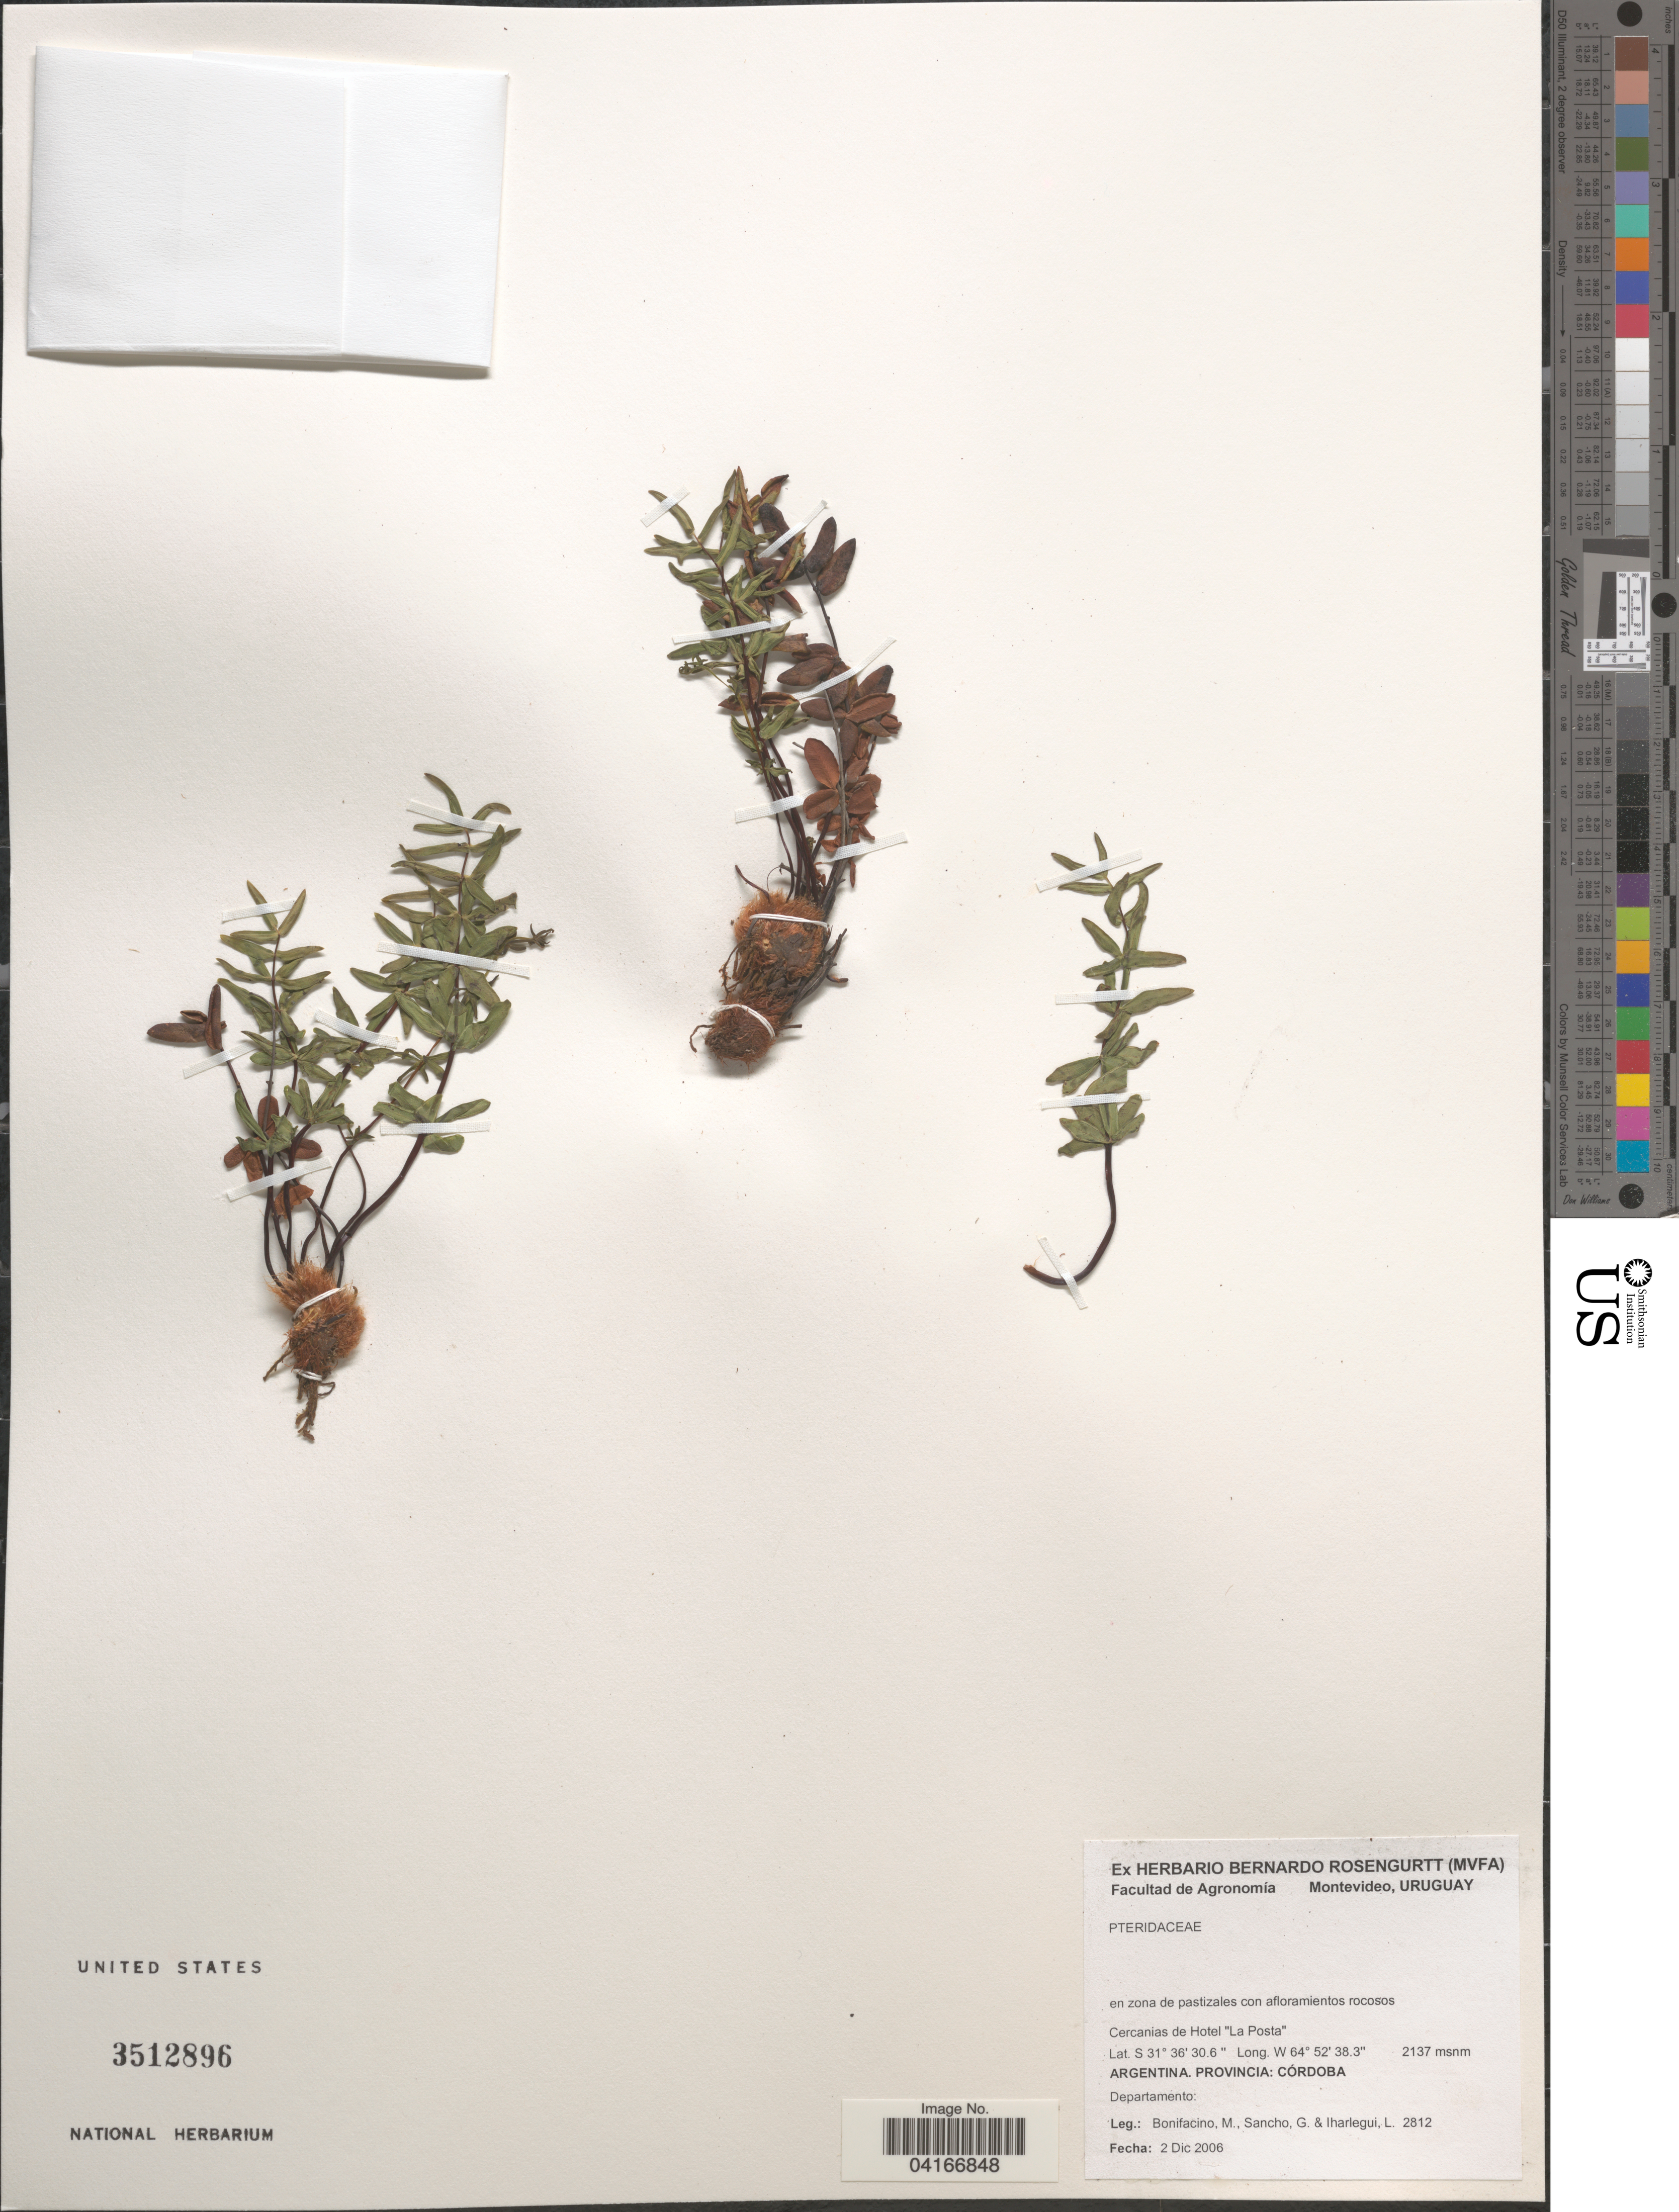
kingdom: Plantae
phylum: Tracheophyta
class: Polypodiopsida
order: Polypodiales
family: Pteridaceae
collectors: M. Bonifacino, G. Sancho & L. Iharlegui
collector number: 2812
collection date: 2006-12-02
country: Argentina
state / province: Cordoba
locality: Cercanias de Hotel "La Posta".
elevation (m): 2137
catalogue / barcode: US 3512896